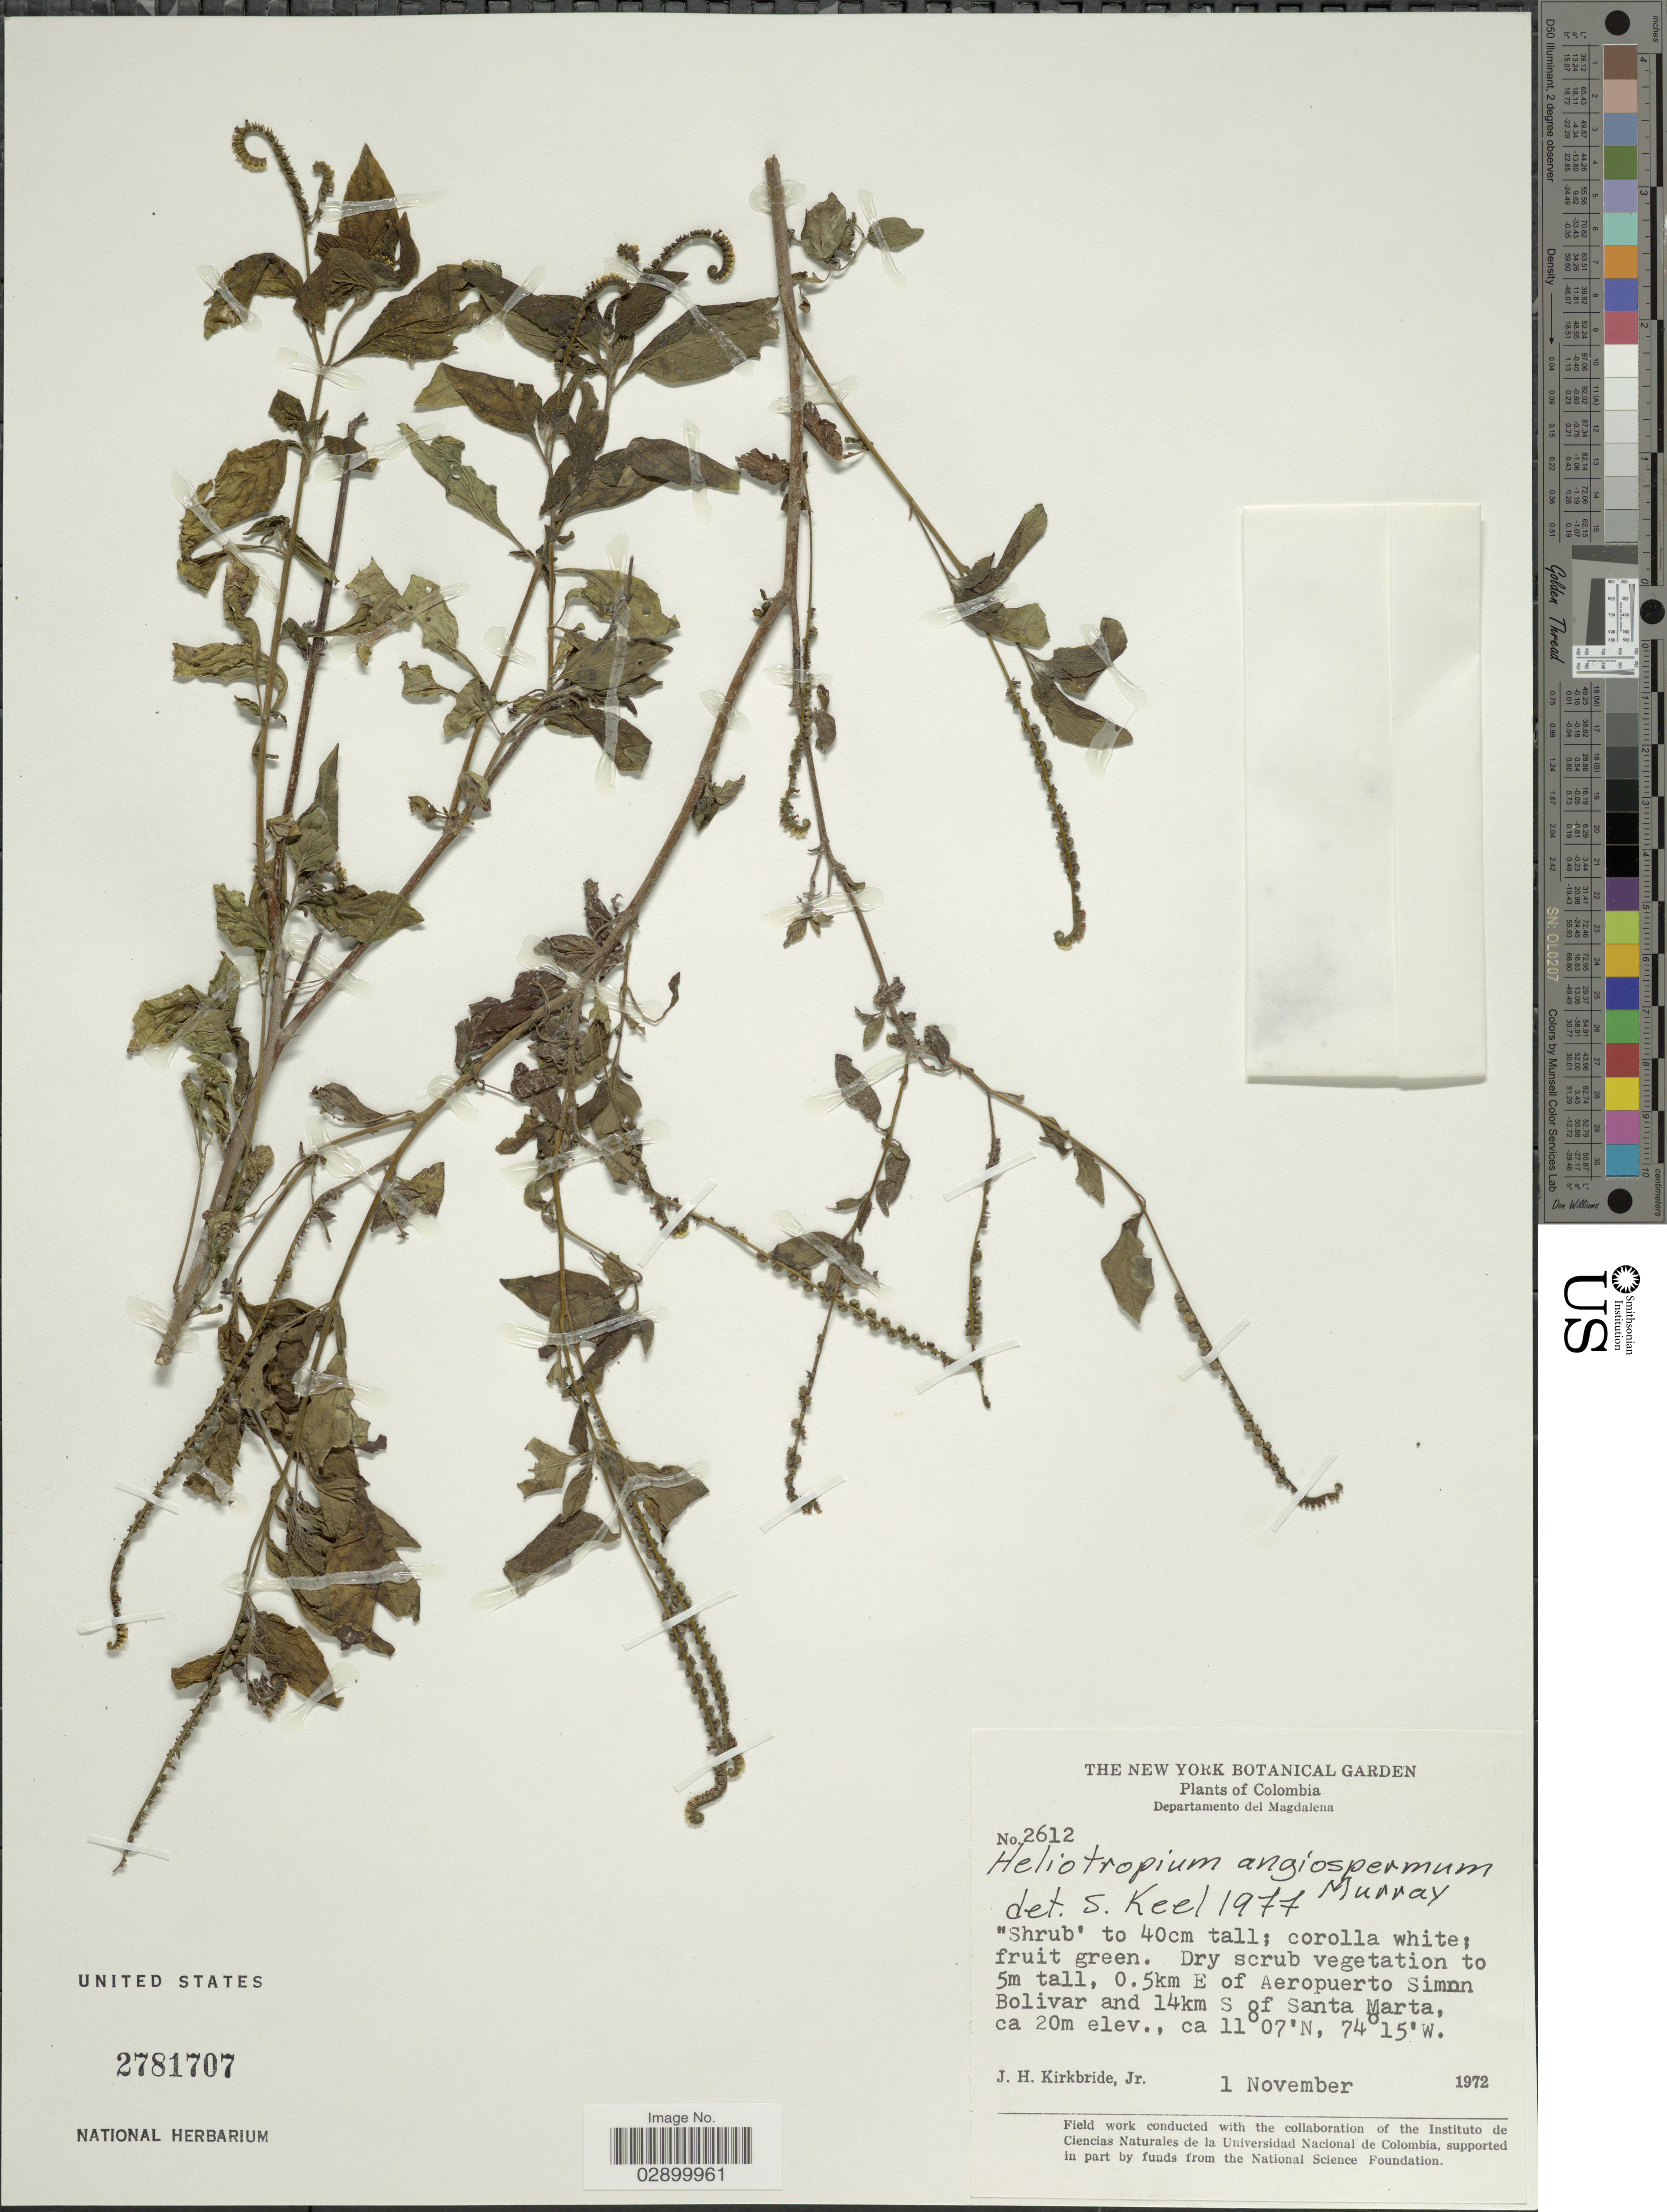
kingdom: Plantae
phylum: Tracheophyta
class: Magnoliopsida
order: Boraginales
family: Heliotropiaceae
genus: Heliotropium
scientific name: Heliotropium angiospermum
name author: Murray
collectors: J. H. Kirkbride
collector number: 2612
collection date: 1972-11-01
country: Colombia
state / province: Magdalena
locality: Departamento del Magdalena. 0.5 km E of Aeropuerto Simon Bolivar and 14 km S of Santa Marta.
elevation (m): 20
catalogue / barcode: US 2781707